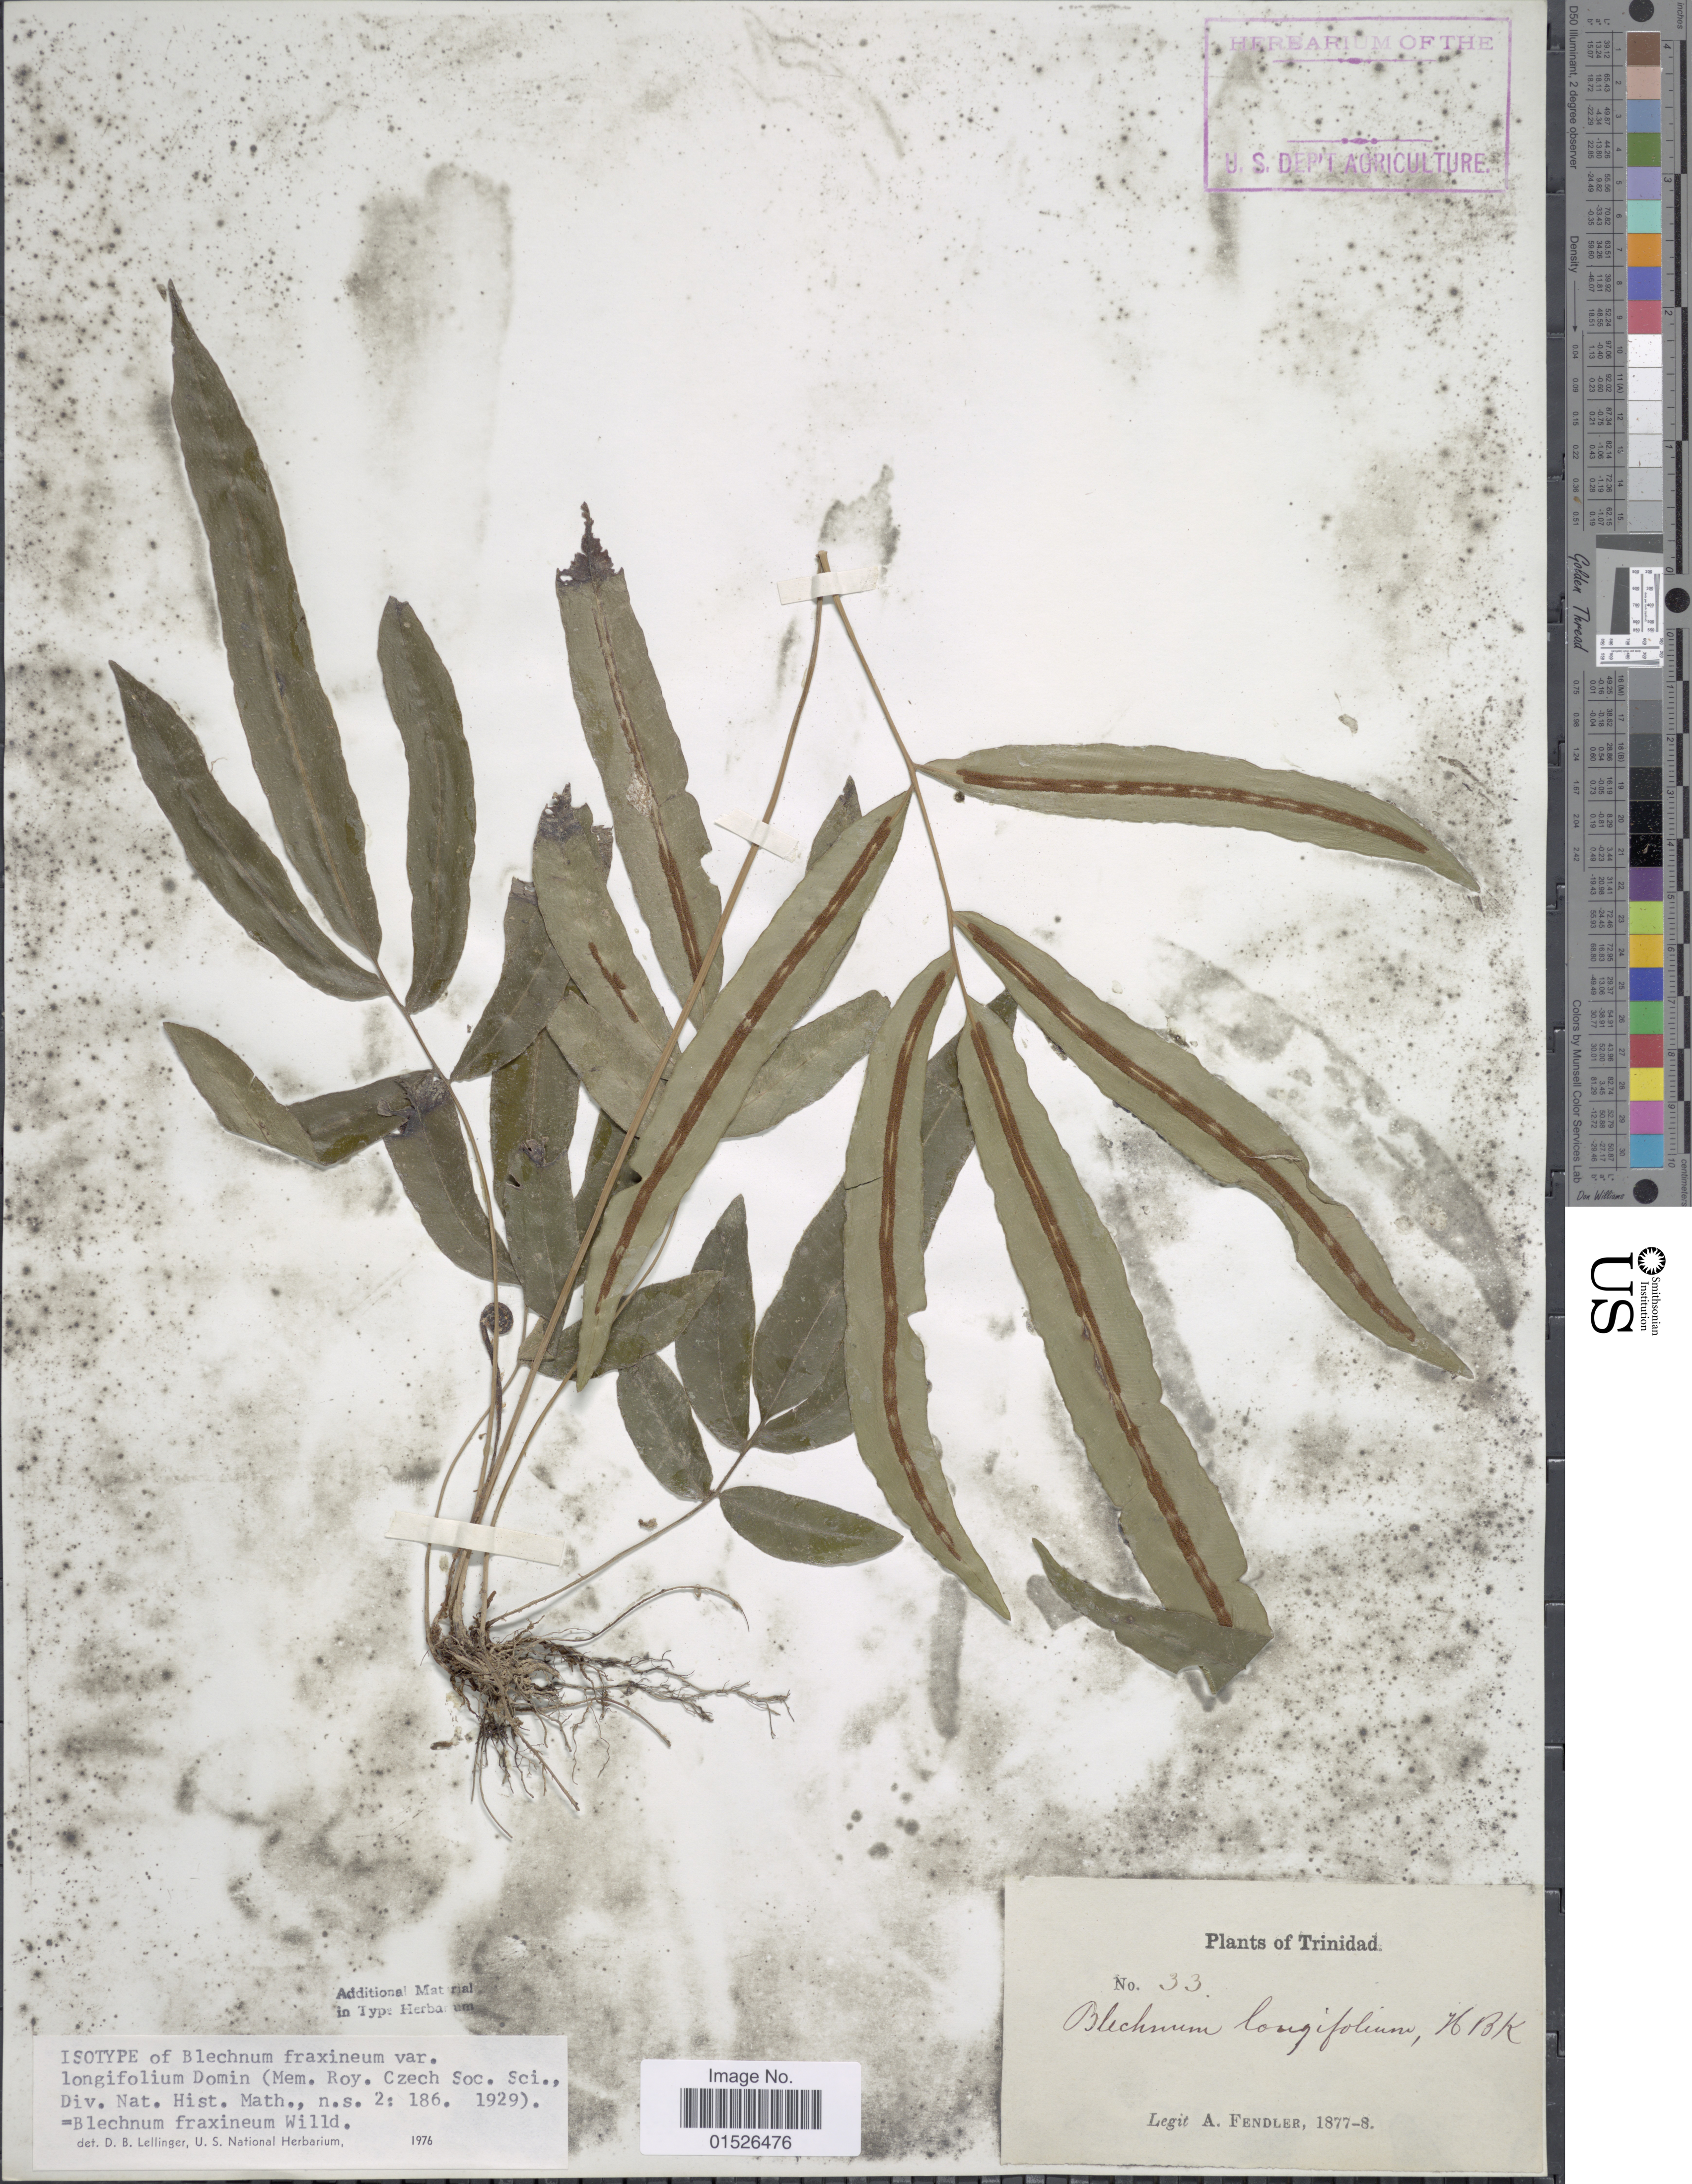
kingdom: Plantae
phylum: Tracheophyta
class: Polypodiopsida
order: Polypodiales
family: Blechnaceae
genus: Blechnum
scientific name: Blechnum meridense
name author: Klotzsch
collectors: A. Fendler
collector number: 33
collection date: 1877/1878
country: Trinidad and Tobago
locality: Trinidad.